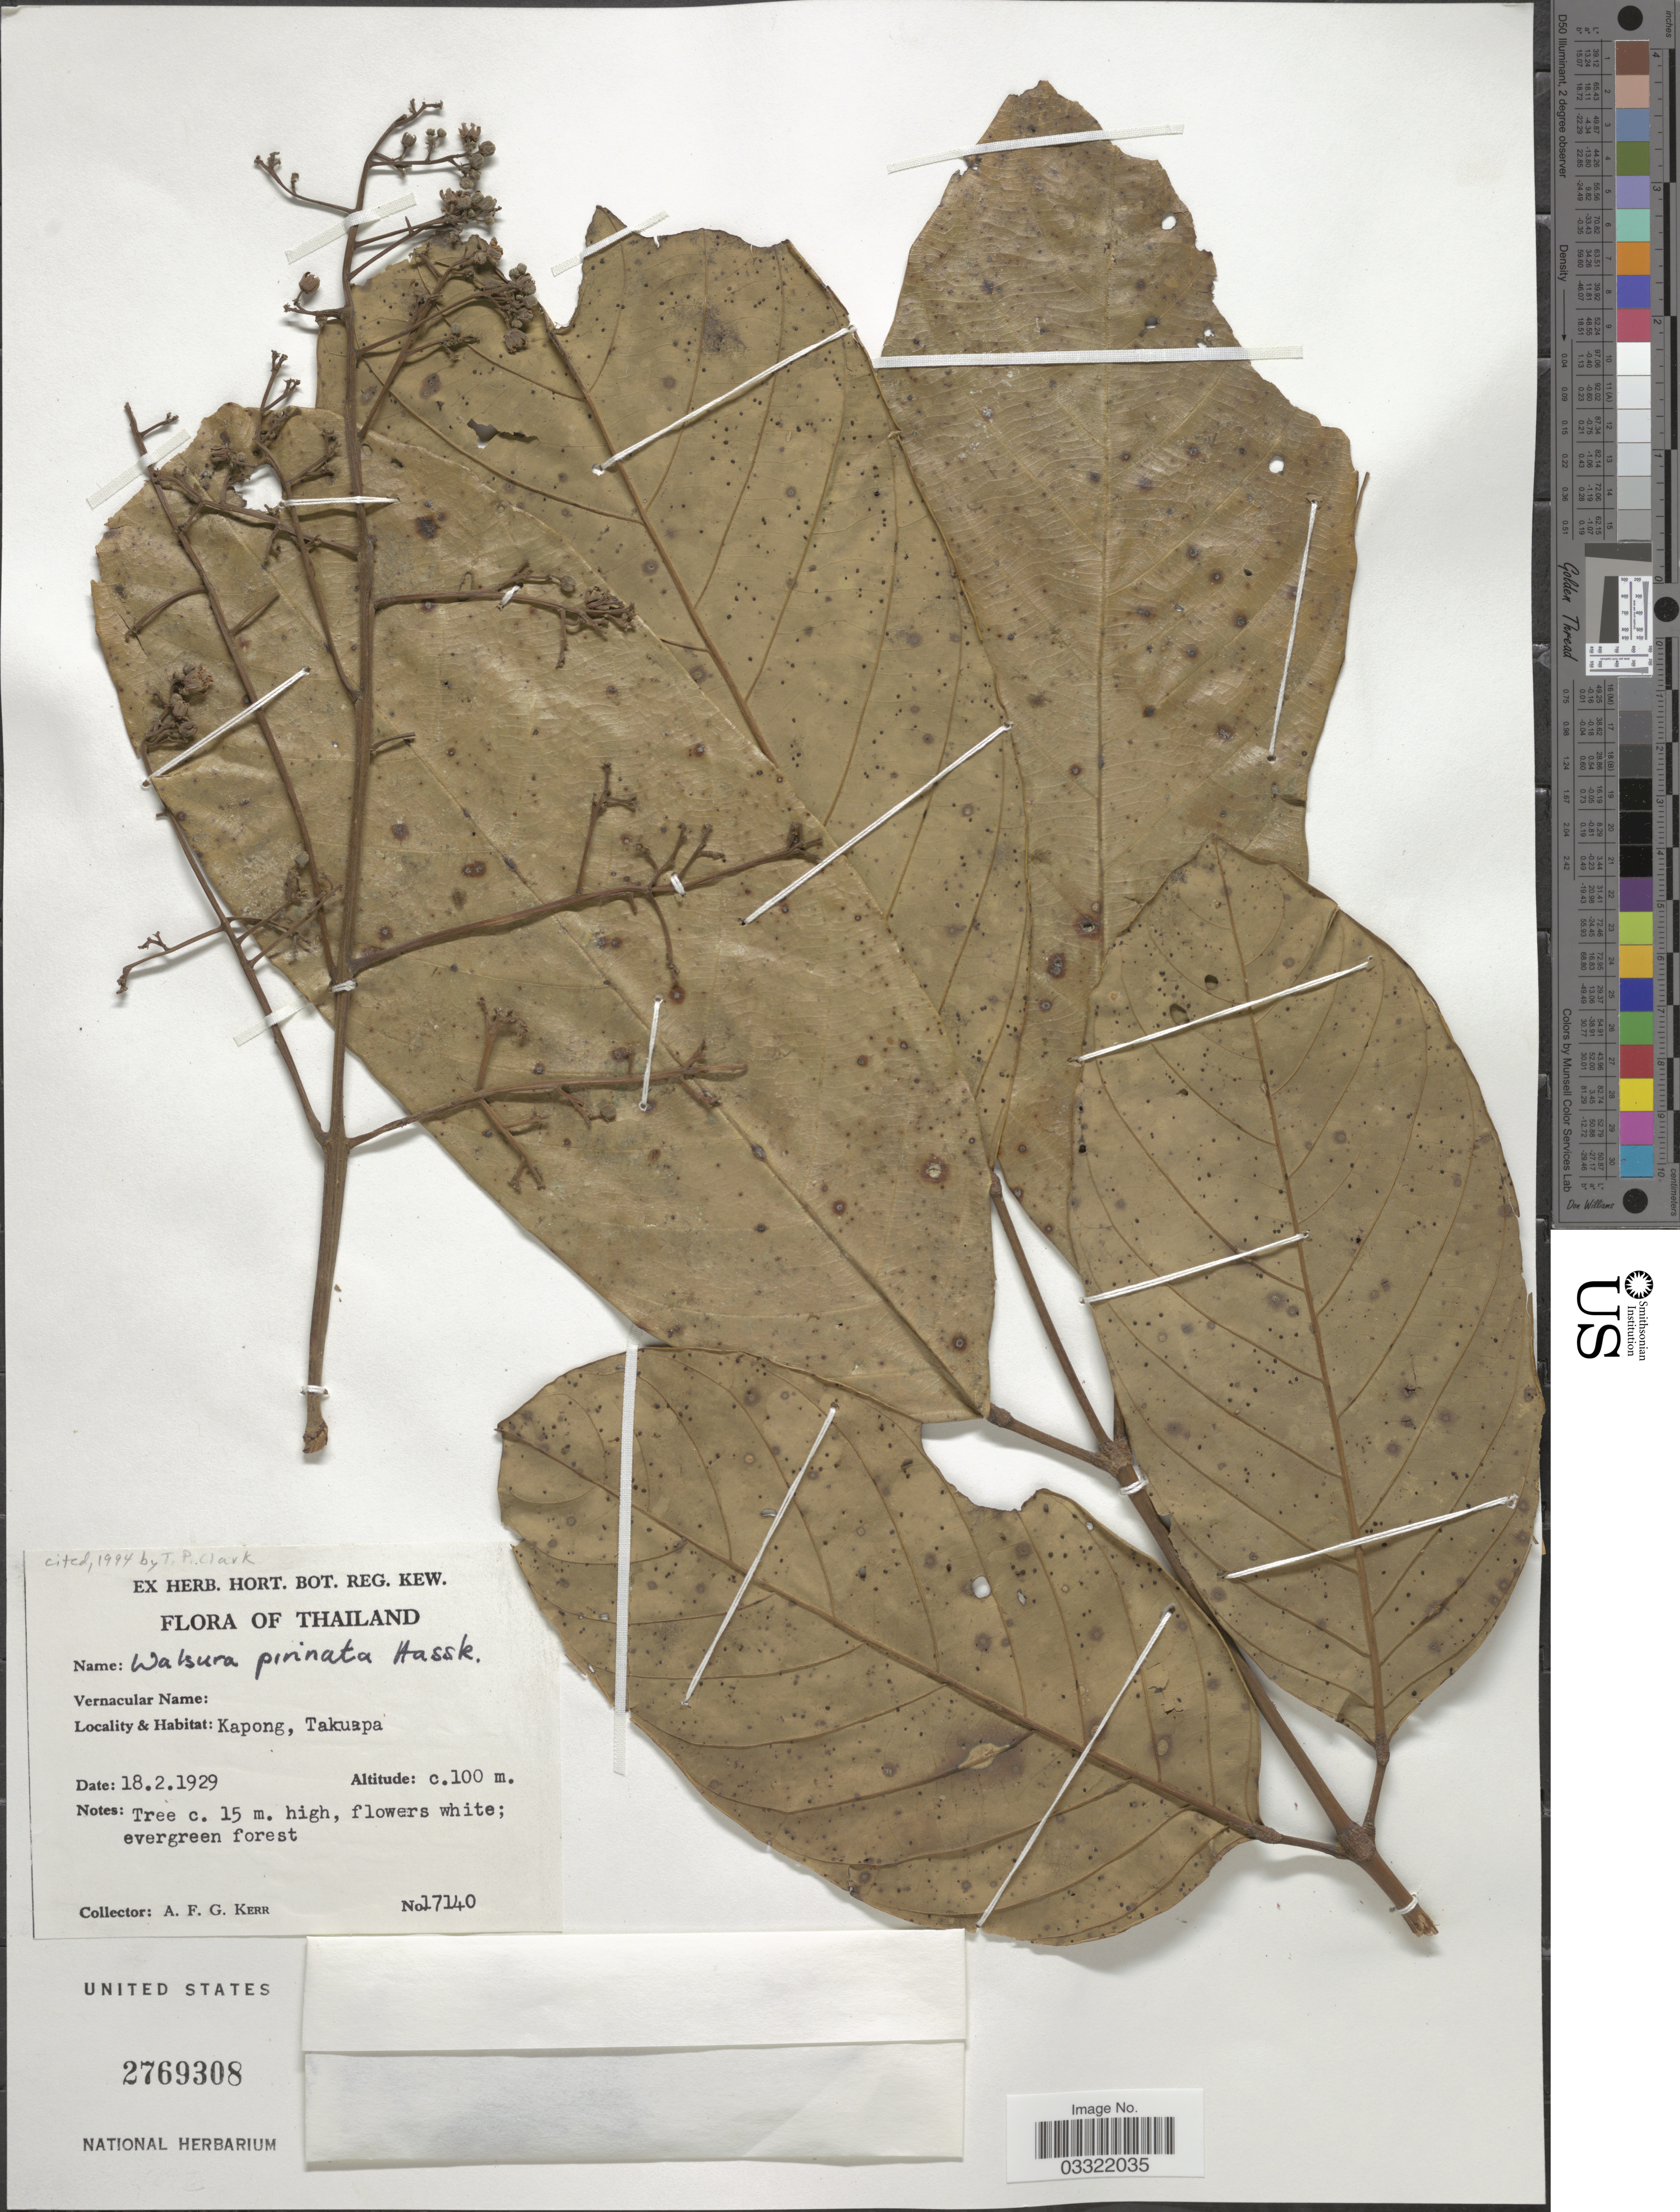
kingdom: Plantae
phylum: Tracheophyta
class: Magnoliopsida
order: Sapindales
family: Meliaceae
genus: Walsura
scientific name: Walsura pinnata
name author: Hassk.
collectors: A. F. G. Kerr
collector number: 17140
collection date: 1929-02-18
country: Thailand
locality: Kapong, Takuapa.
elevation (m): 100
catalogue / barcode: US 2769308